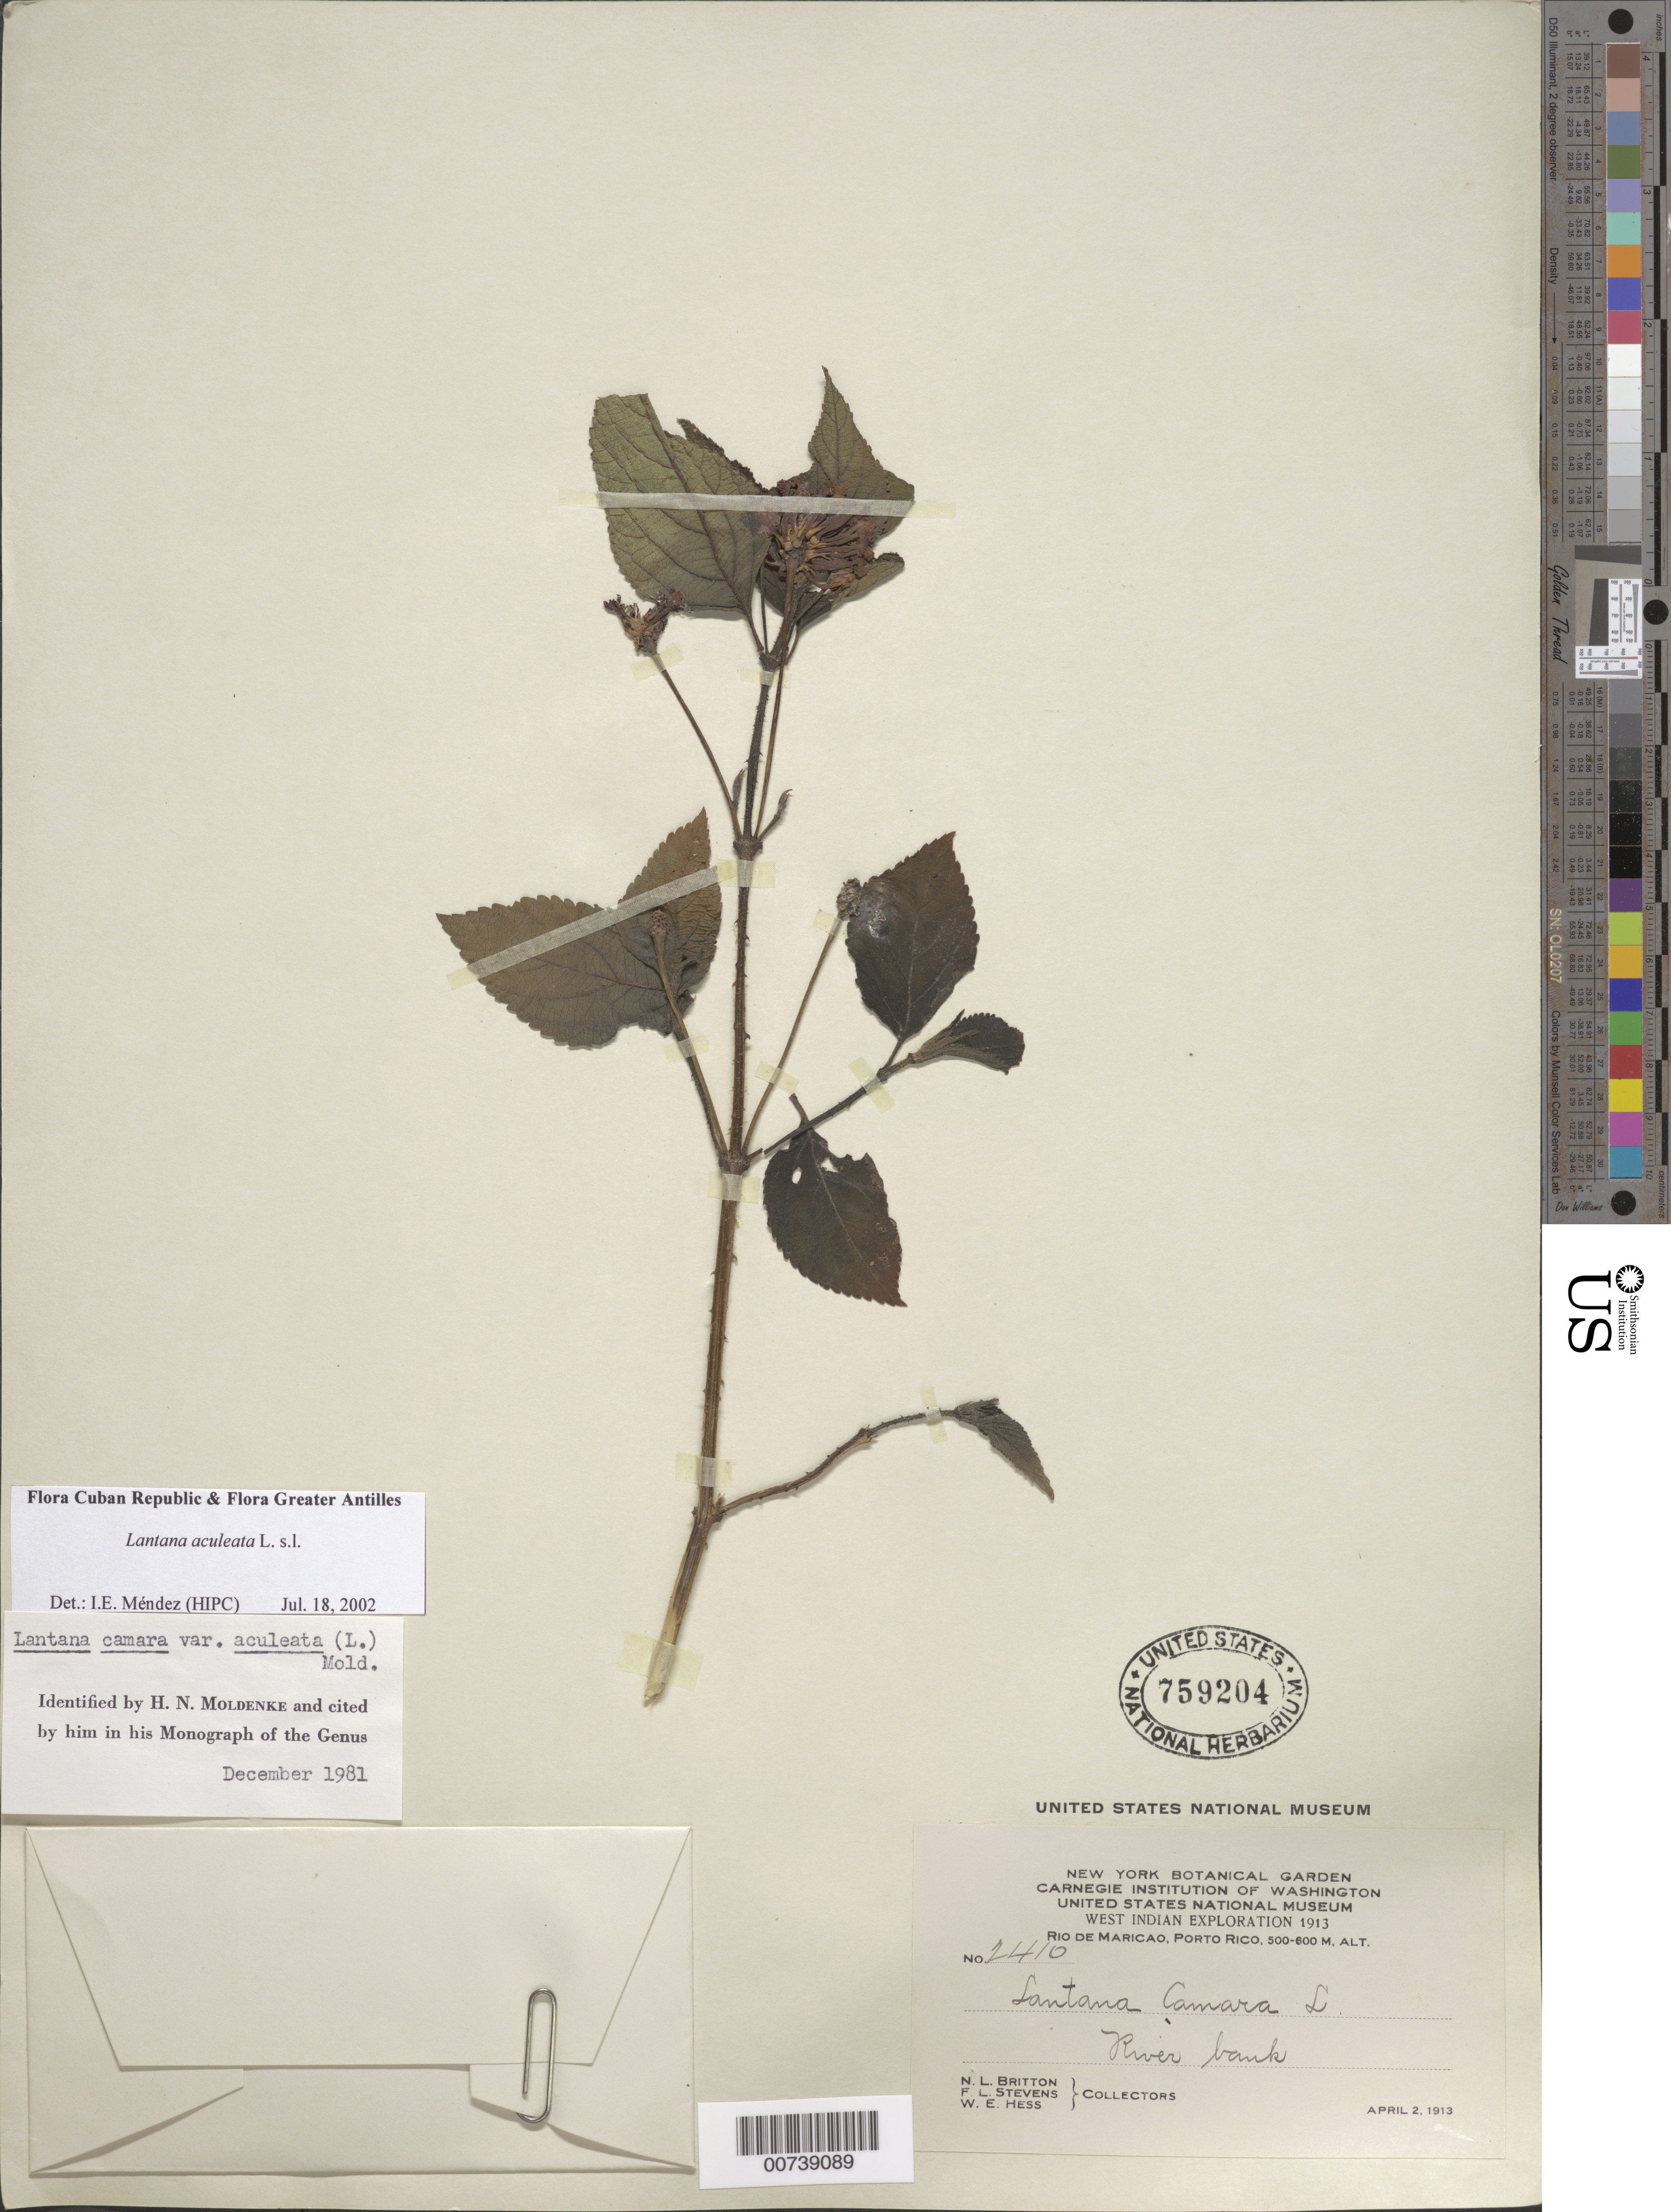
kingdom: Plantae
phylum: Tracheophyta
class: Magnoliopsida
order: Lamiales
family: Verbenaceae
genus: Lantana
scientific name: Lantana x aculeata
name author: L.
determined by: Méndez, Isidro E., (HIPC)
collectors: N. Britton, F. L. Stevens & W. Hess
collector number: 2410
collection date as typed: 02 Apr 1913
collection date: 1913-04-02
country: Puerto Rico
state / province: Maricao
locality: Rio Maricao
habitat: River bank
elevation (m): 500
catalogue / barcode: US 759204